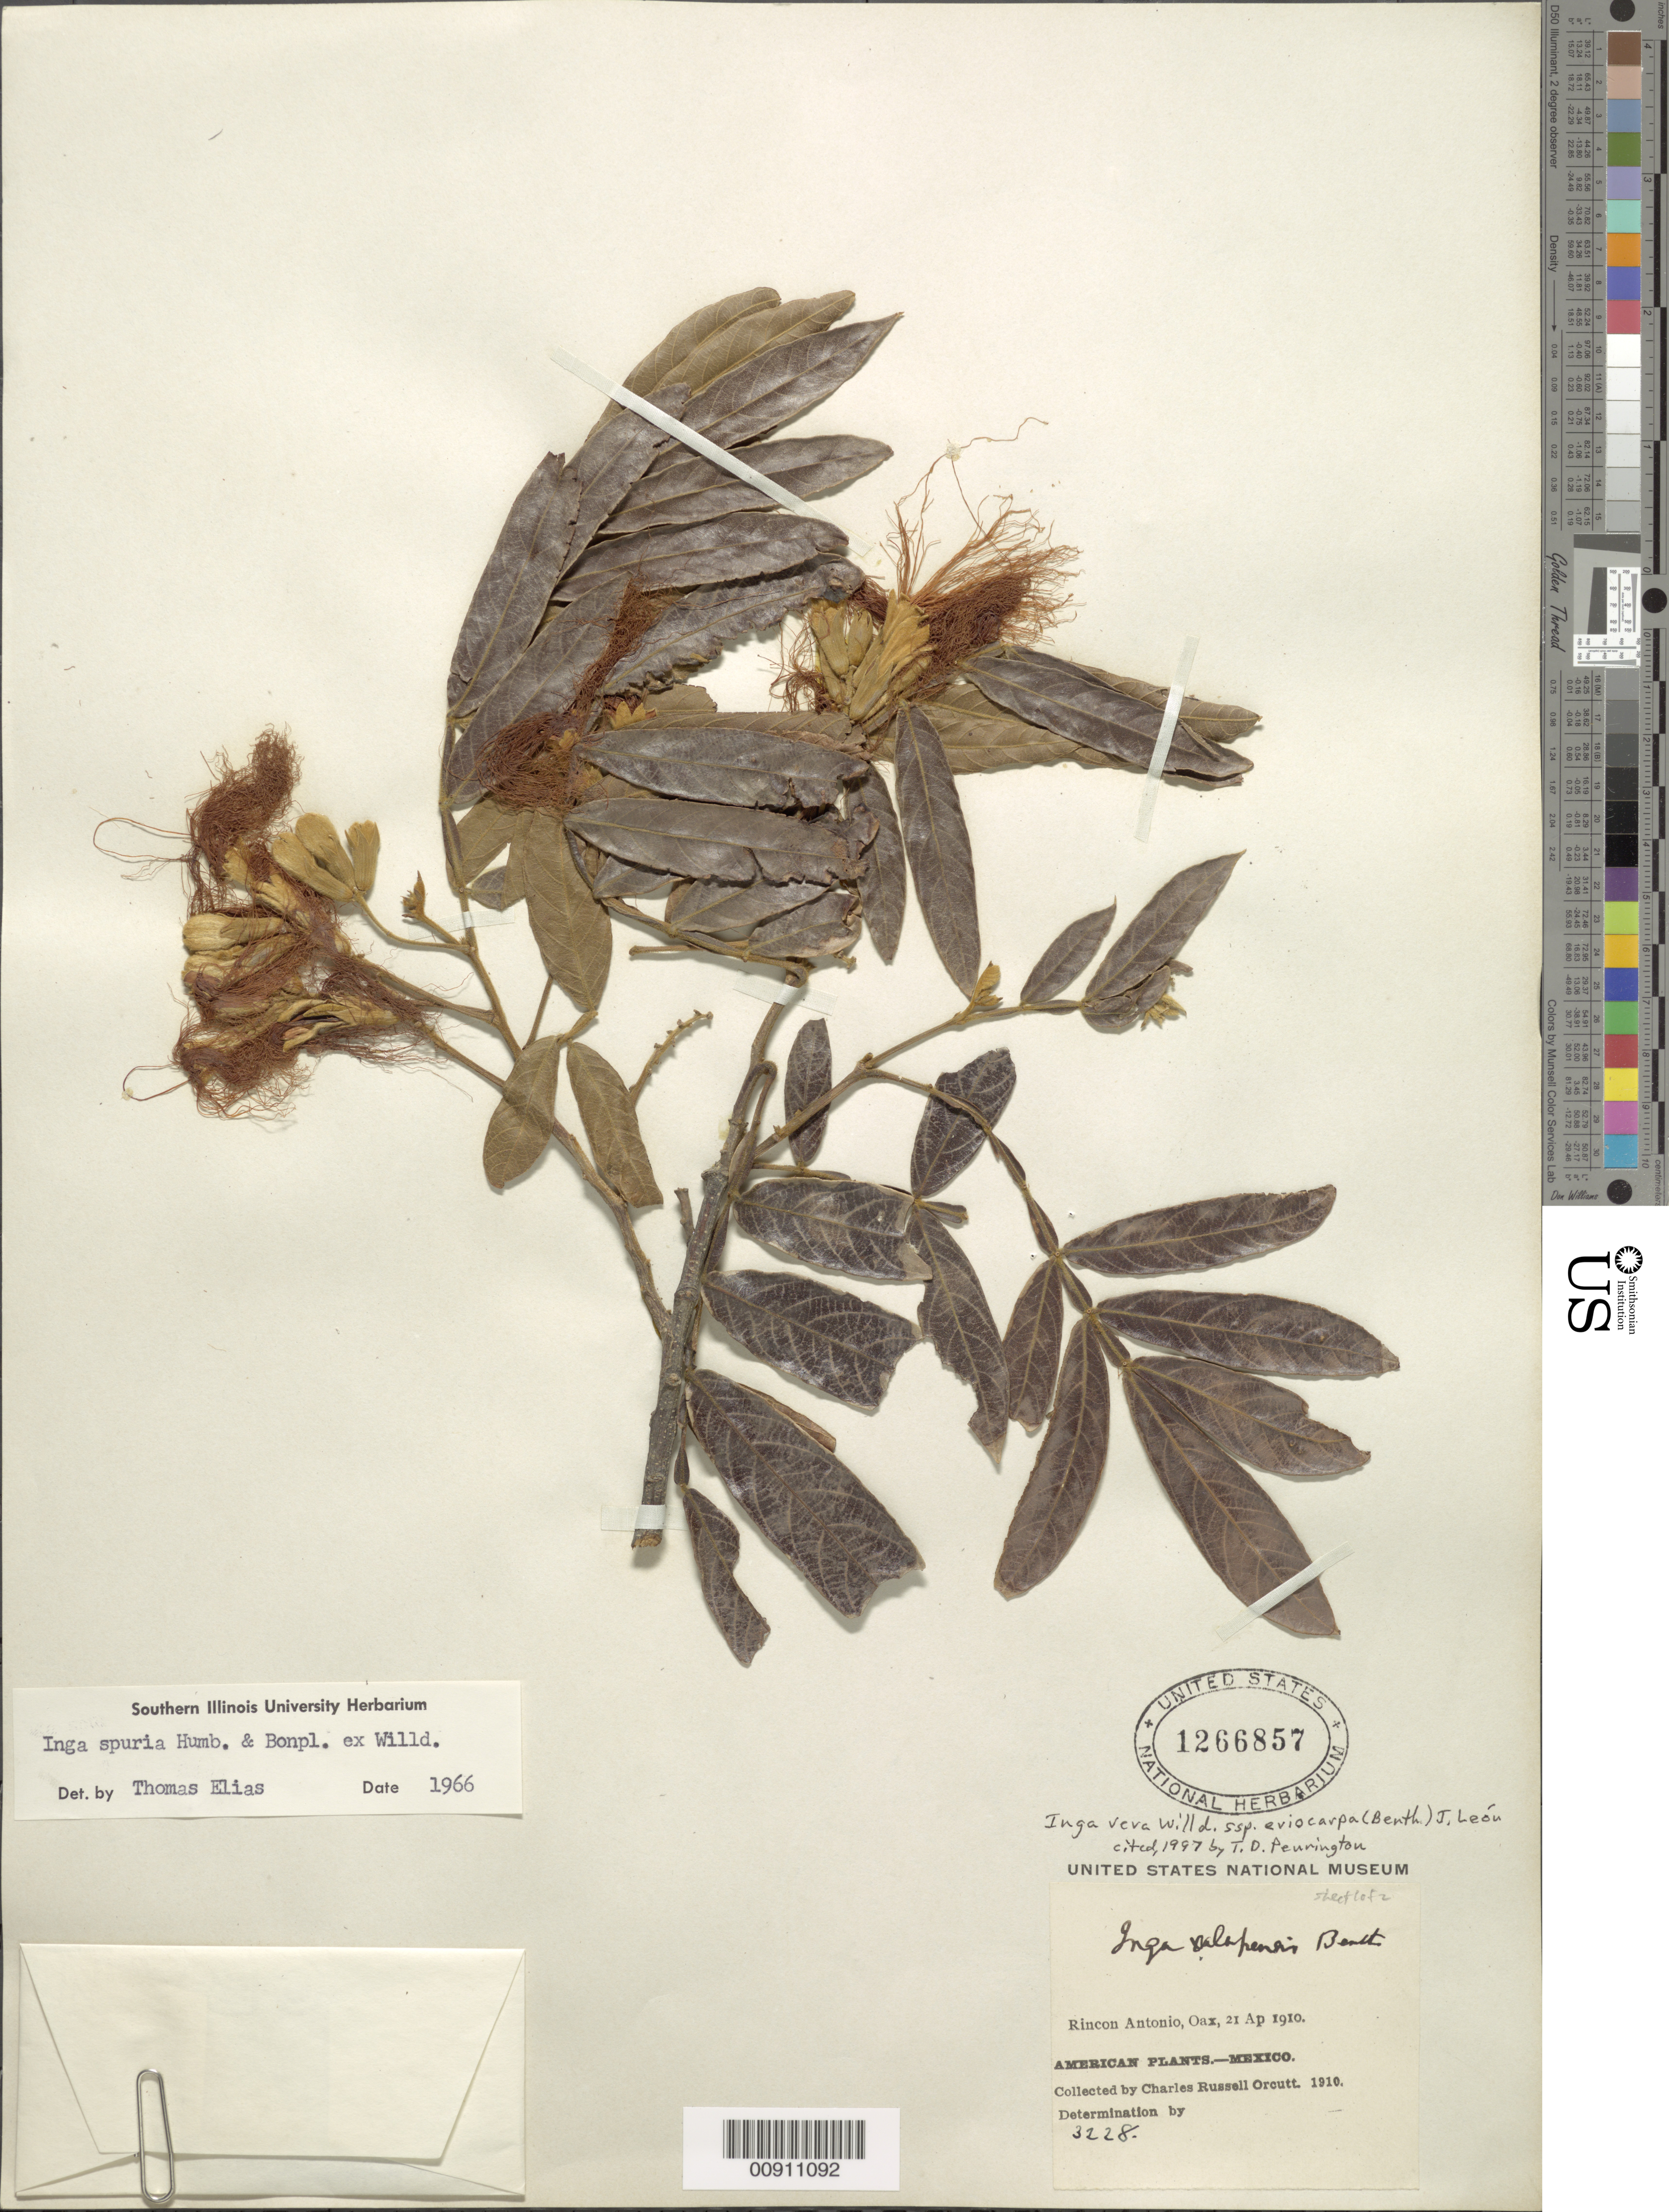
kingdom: Plantae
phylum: Tracheophyta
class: Magnoliopsida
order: Fabales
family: Fabaceae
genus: Inga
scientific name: Inga vera subsp. eriocarpa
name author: (Benth.) J. León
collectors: C. R. Orcutt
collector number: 3228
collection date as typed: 21 Apr 1910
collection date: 1910-04-21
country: Mexico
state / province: Oaxaca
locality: Rincón Antonio, Oaxaca.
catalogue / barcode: US 1266857